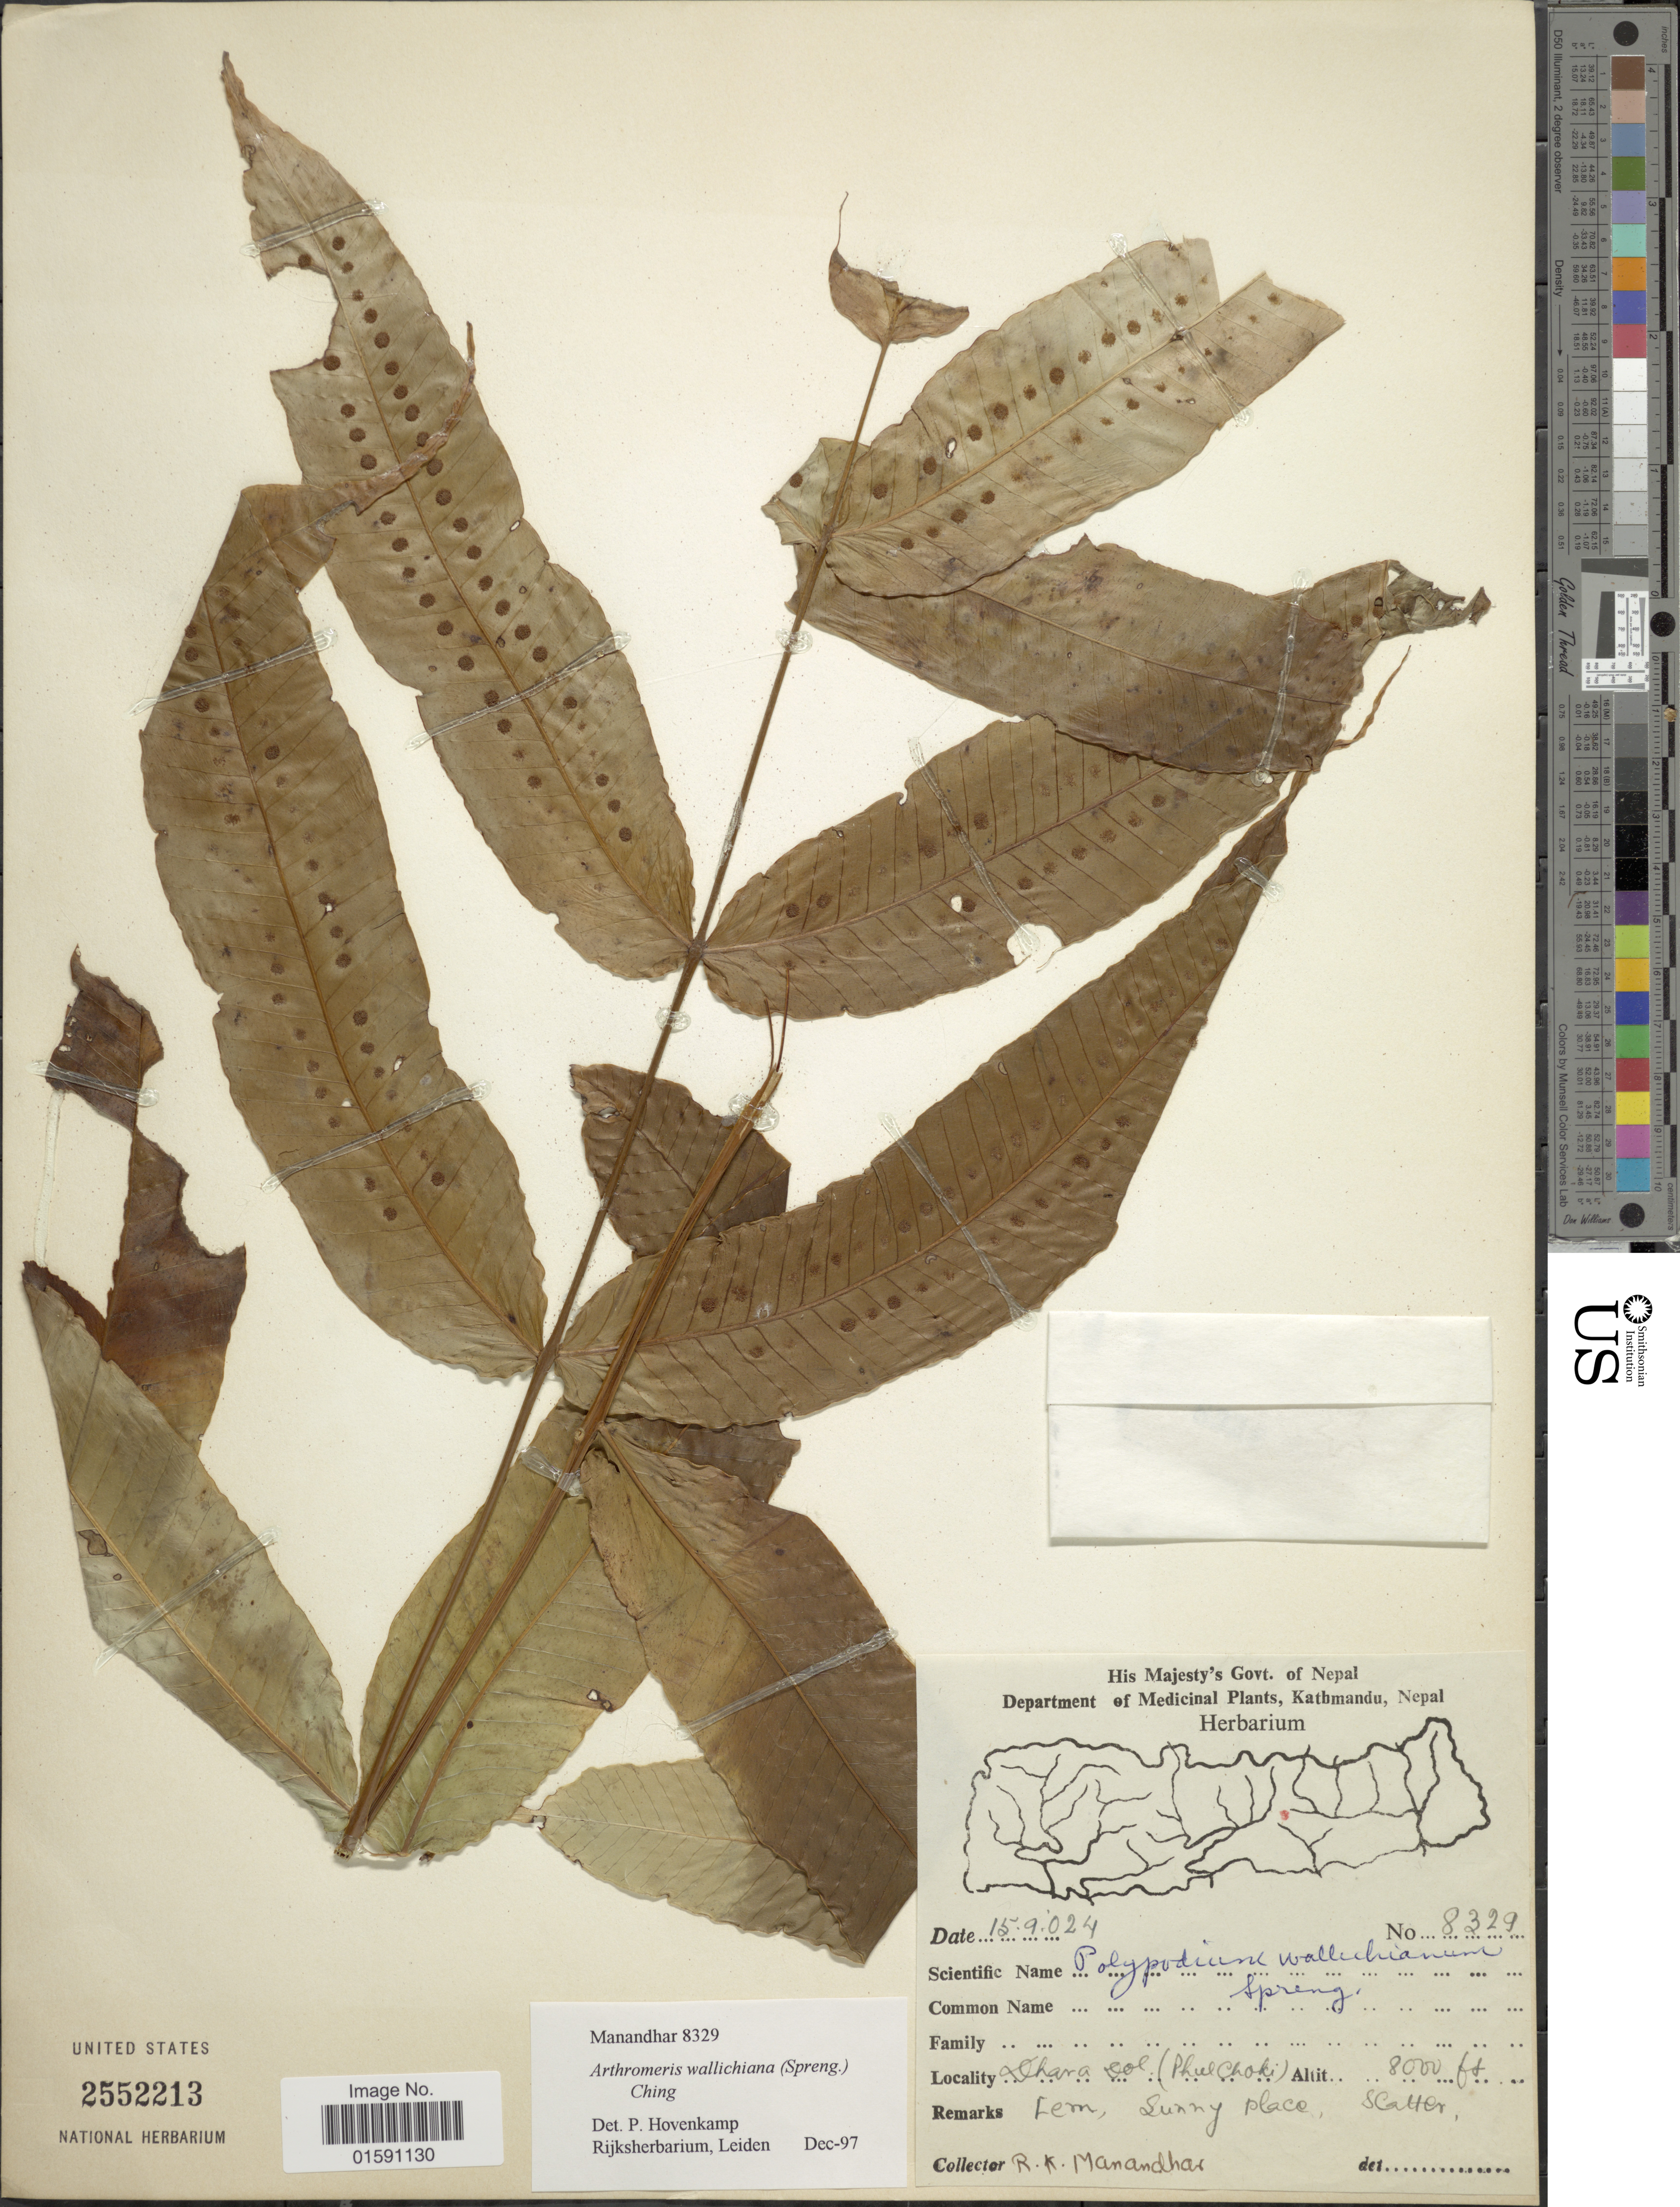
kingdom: Plantae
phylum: Tracheophyta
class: Polypodiopsida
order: Polypodiales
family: Polypodiaceae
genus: Arthromeris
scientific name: Arthromeris wallichiana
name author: (Spreng.) Ching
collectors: R. Manandhar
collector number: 8329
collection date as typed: Transcribed d/m/y: 15/9/24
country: Nepal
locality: Dhara sol (Phul Choki) [interpreted]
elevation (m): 2438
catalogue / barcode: US 2552213